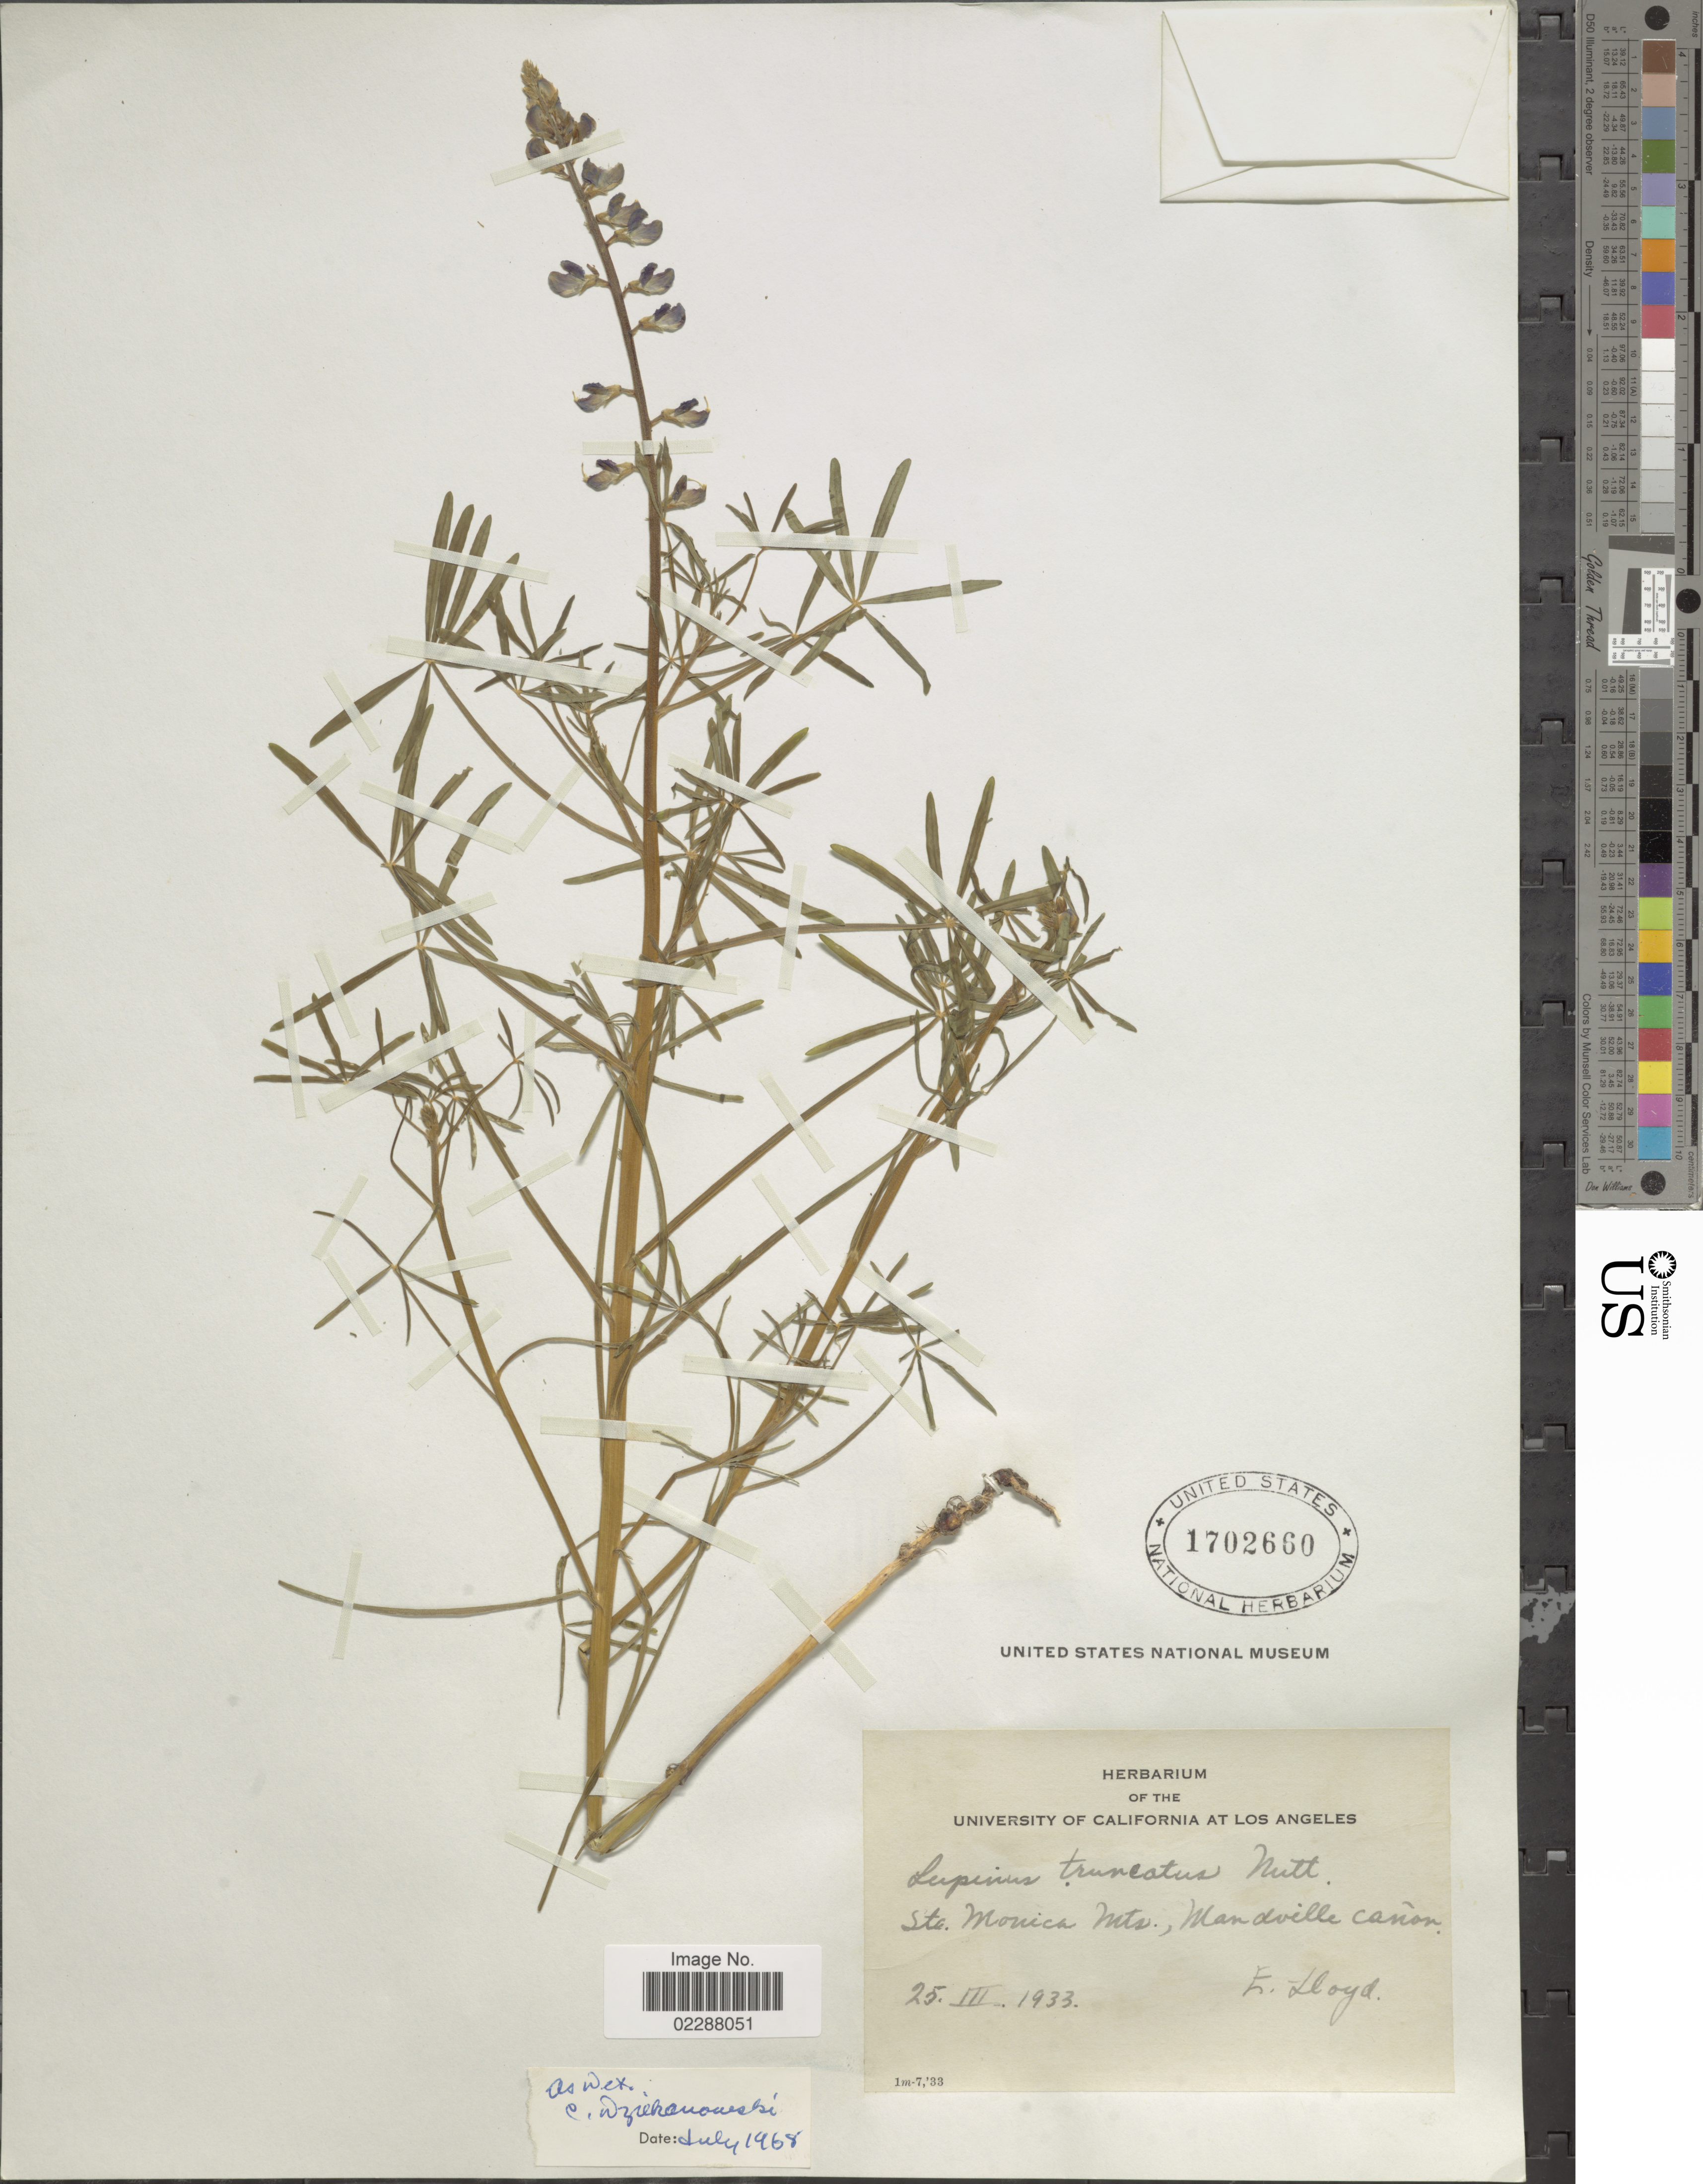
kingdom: Plantae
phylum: Tracheophyta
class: Magnoliopsida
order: Fabales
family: Fabaceae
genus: Lupinus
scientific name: Lupinus truncatus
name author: Nutt. ex Hook. & Arn.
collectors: E. Lloyd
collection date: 1933-03-25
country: United States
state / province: California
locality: Sta. Monica Mts, Mandville Canon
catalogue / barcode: US 1702660